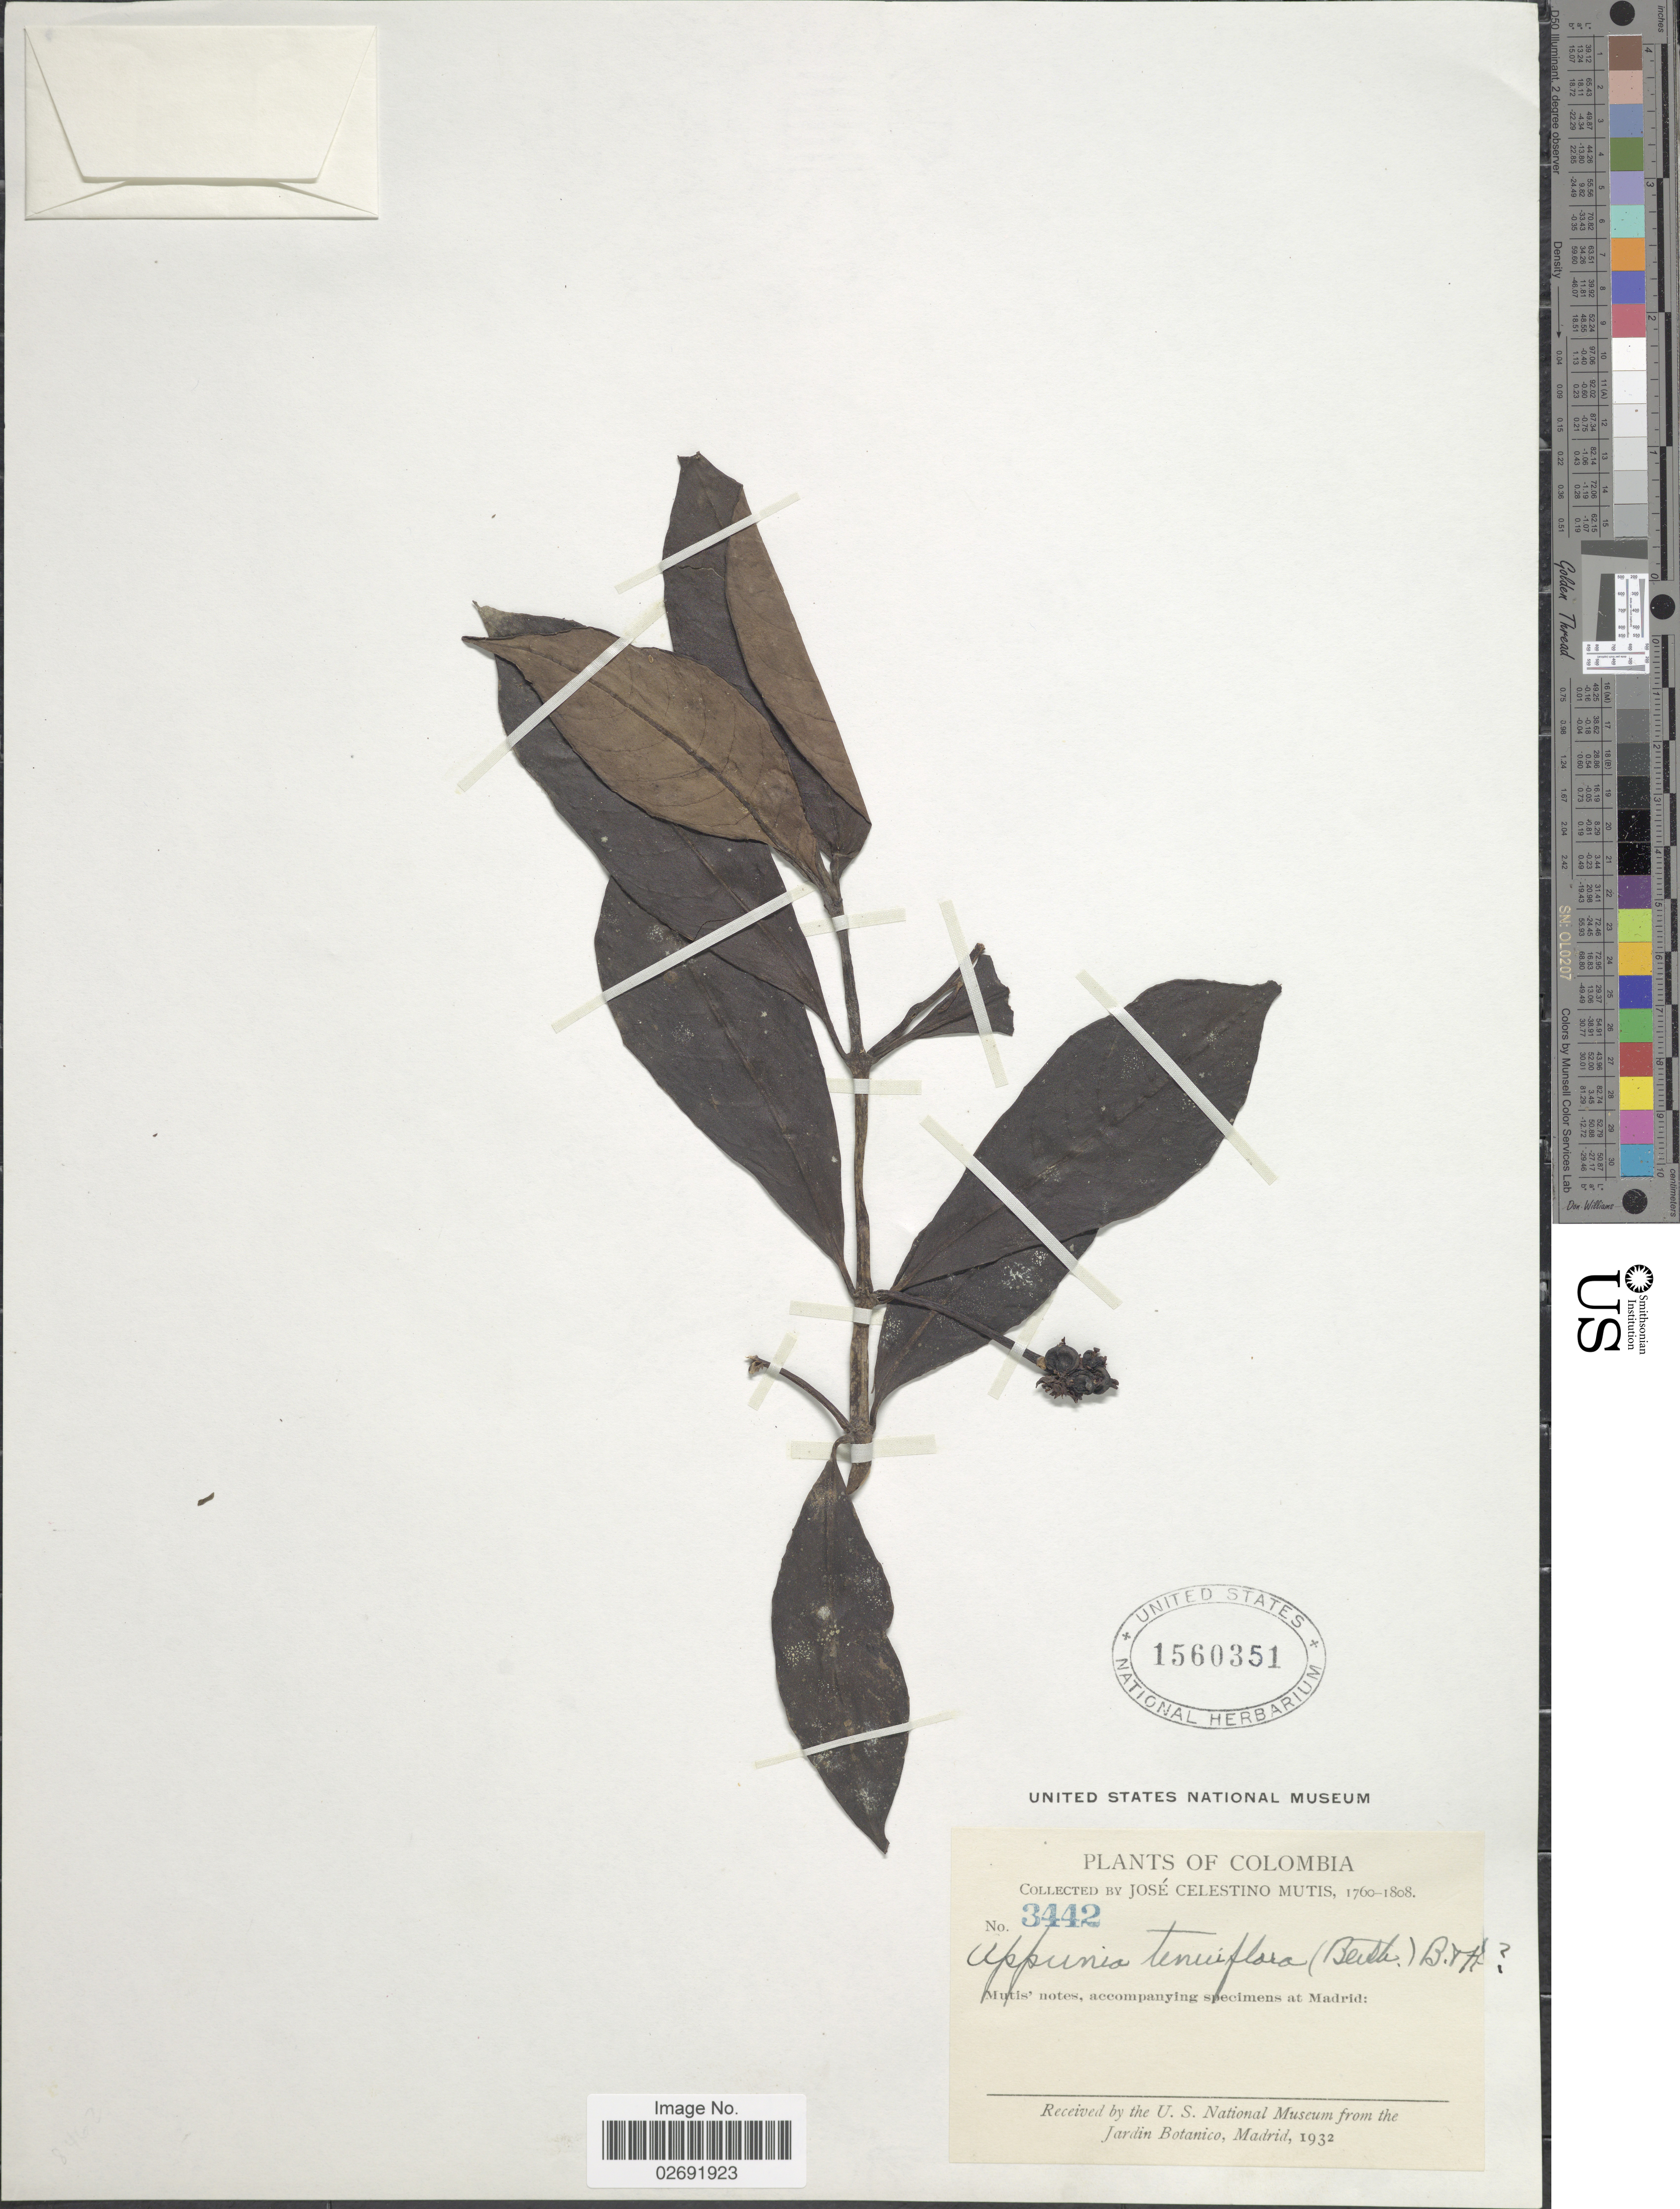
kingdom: Plantae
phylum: Tracheophyta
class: Magnoliopsida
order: Gentianales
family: Rubiaceae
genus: Appunia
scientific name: Appunia tenuiflora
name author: (Benth.) Hook. f. ex B.D. Jacks.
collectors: J. C. B. Mutis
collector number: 3442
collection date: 1760/1808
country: Colombia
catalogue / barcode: US 1560351